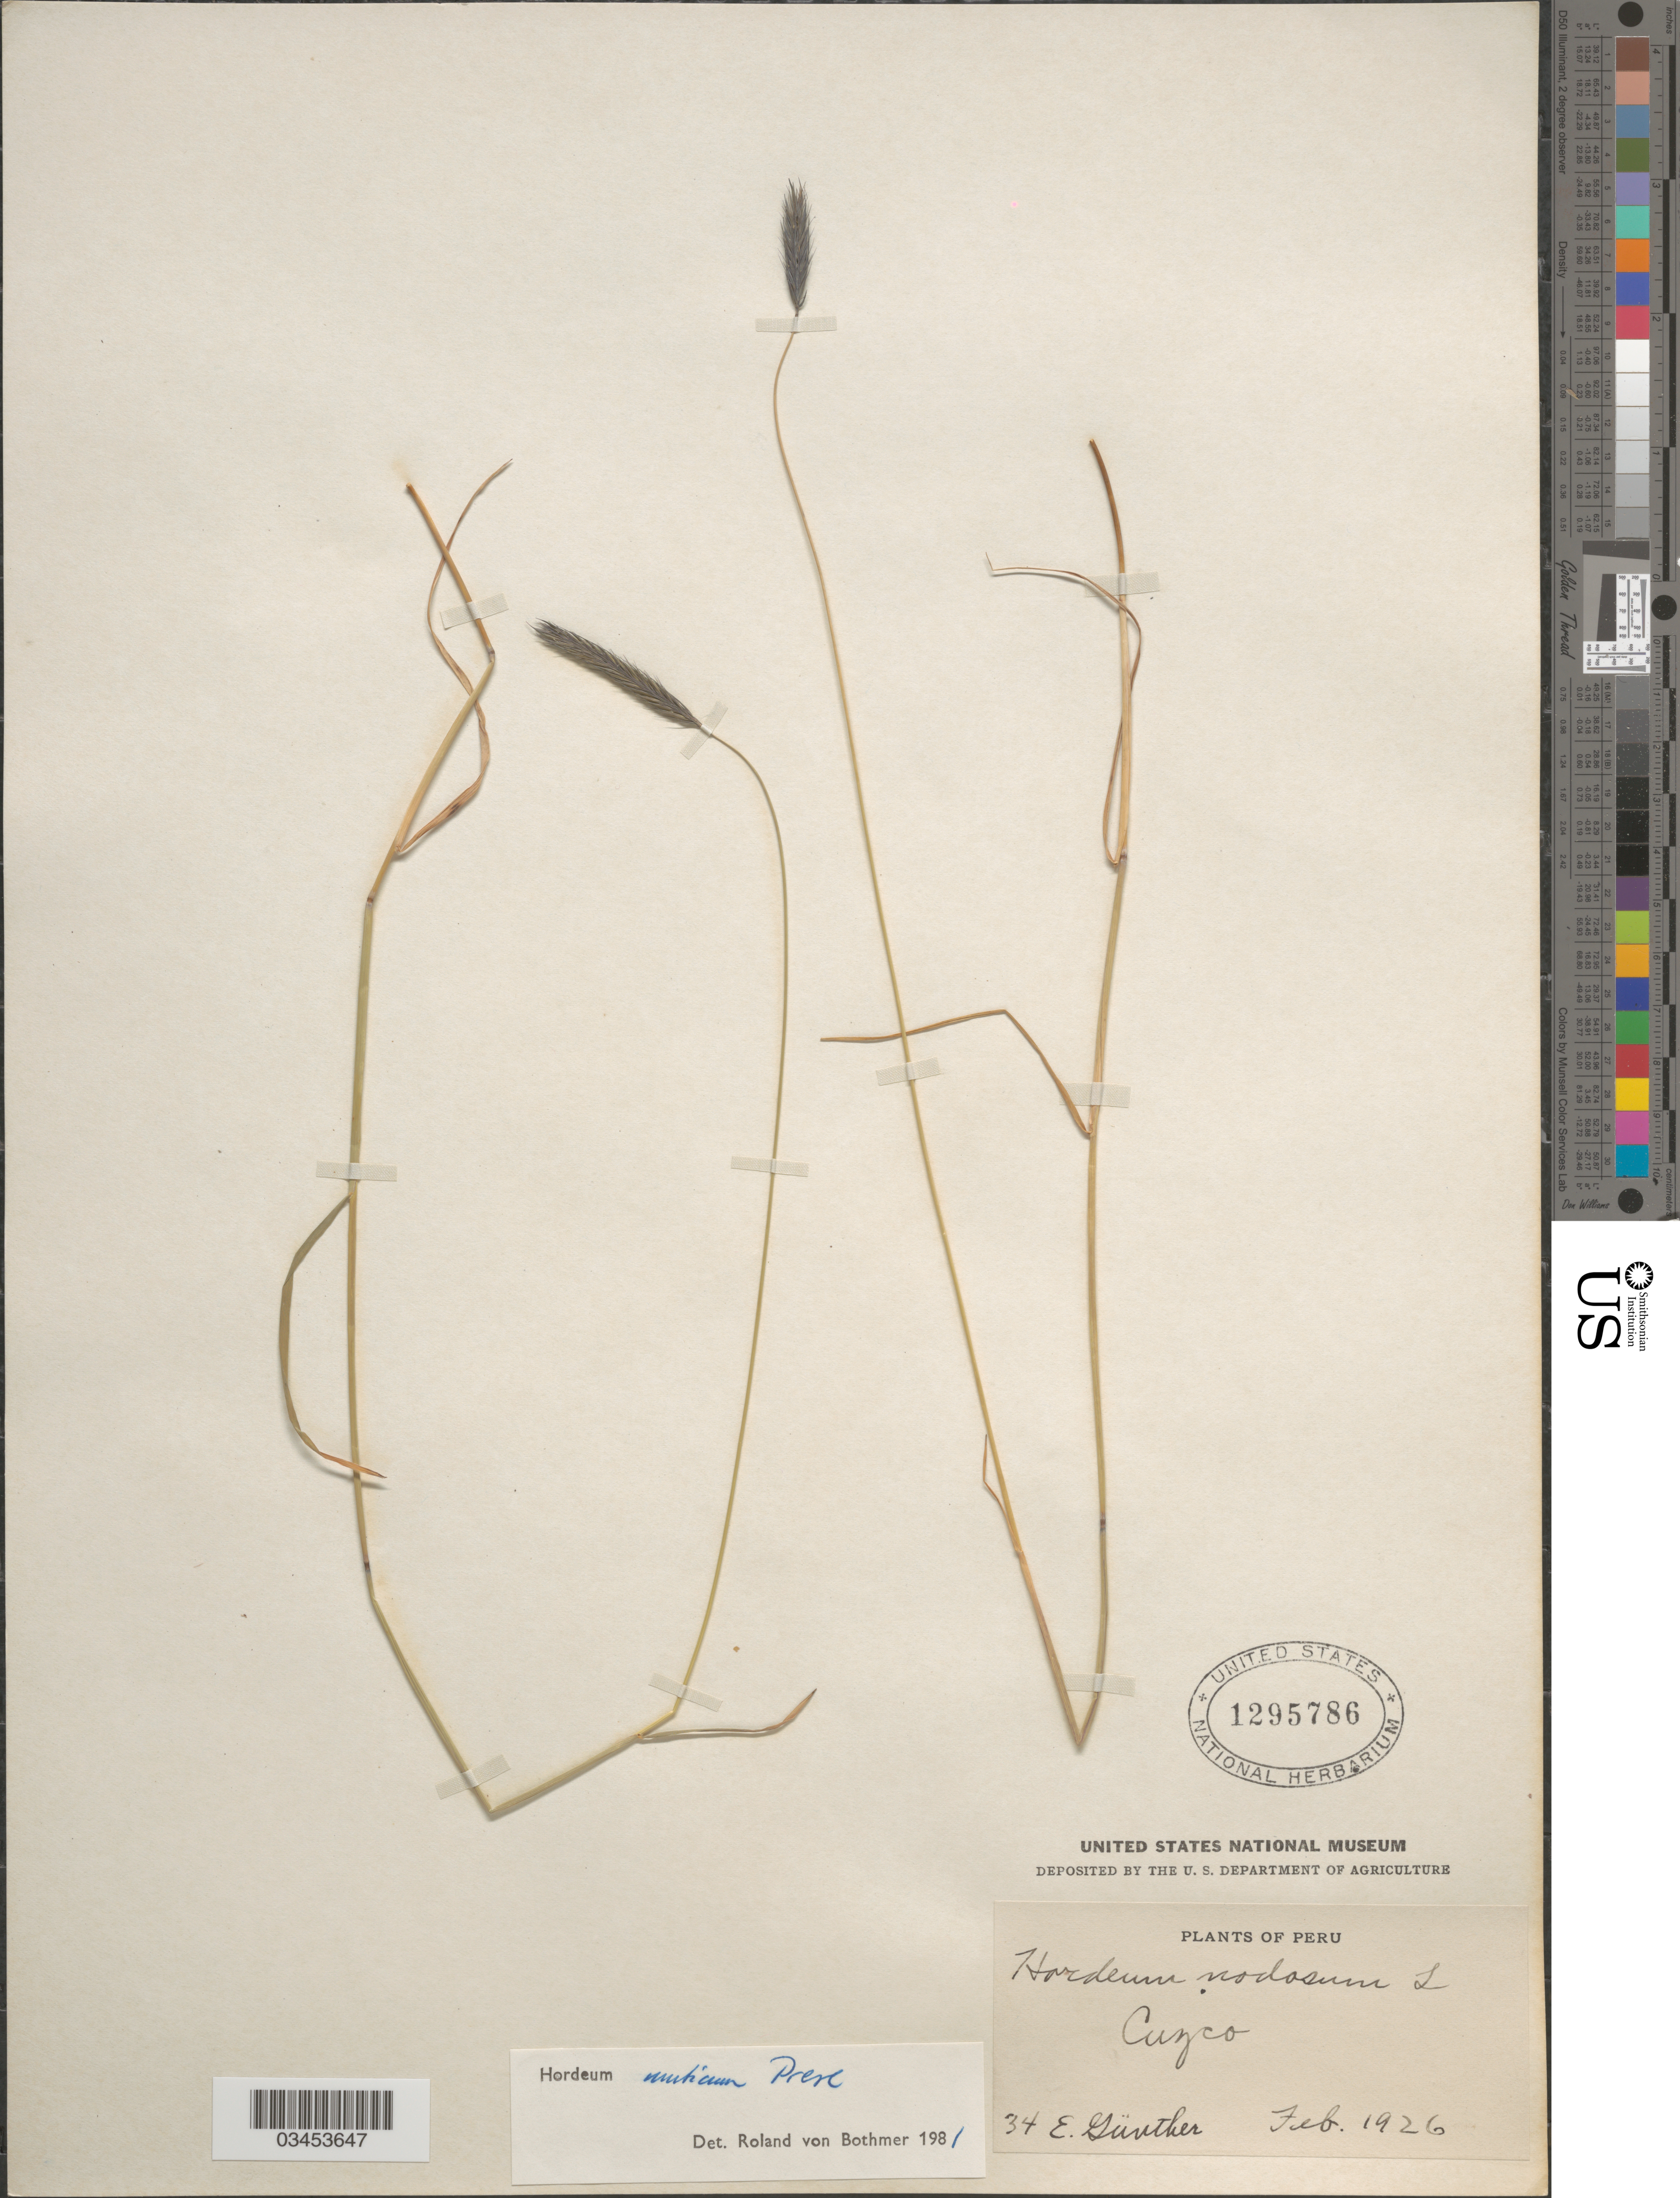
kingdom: Plantae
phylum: Tracheophyta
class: Liliopsida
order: Poales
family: Poaceae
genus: Hordeum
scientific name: Hordeum muticum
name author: J. Presl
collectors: E. Gunther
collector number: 34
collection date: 1926-02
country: Peru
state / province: Cusco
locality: Cuzco.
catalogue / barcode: US 1295786